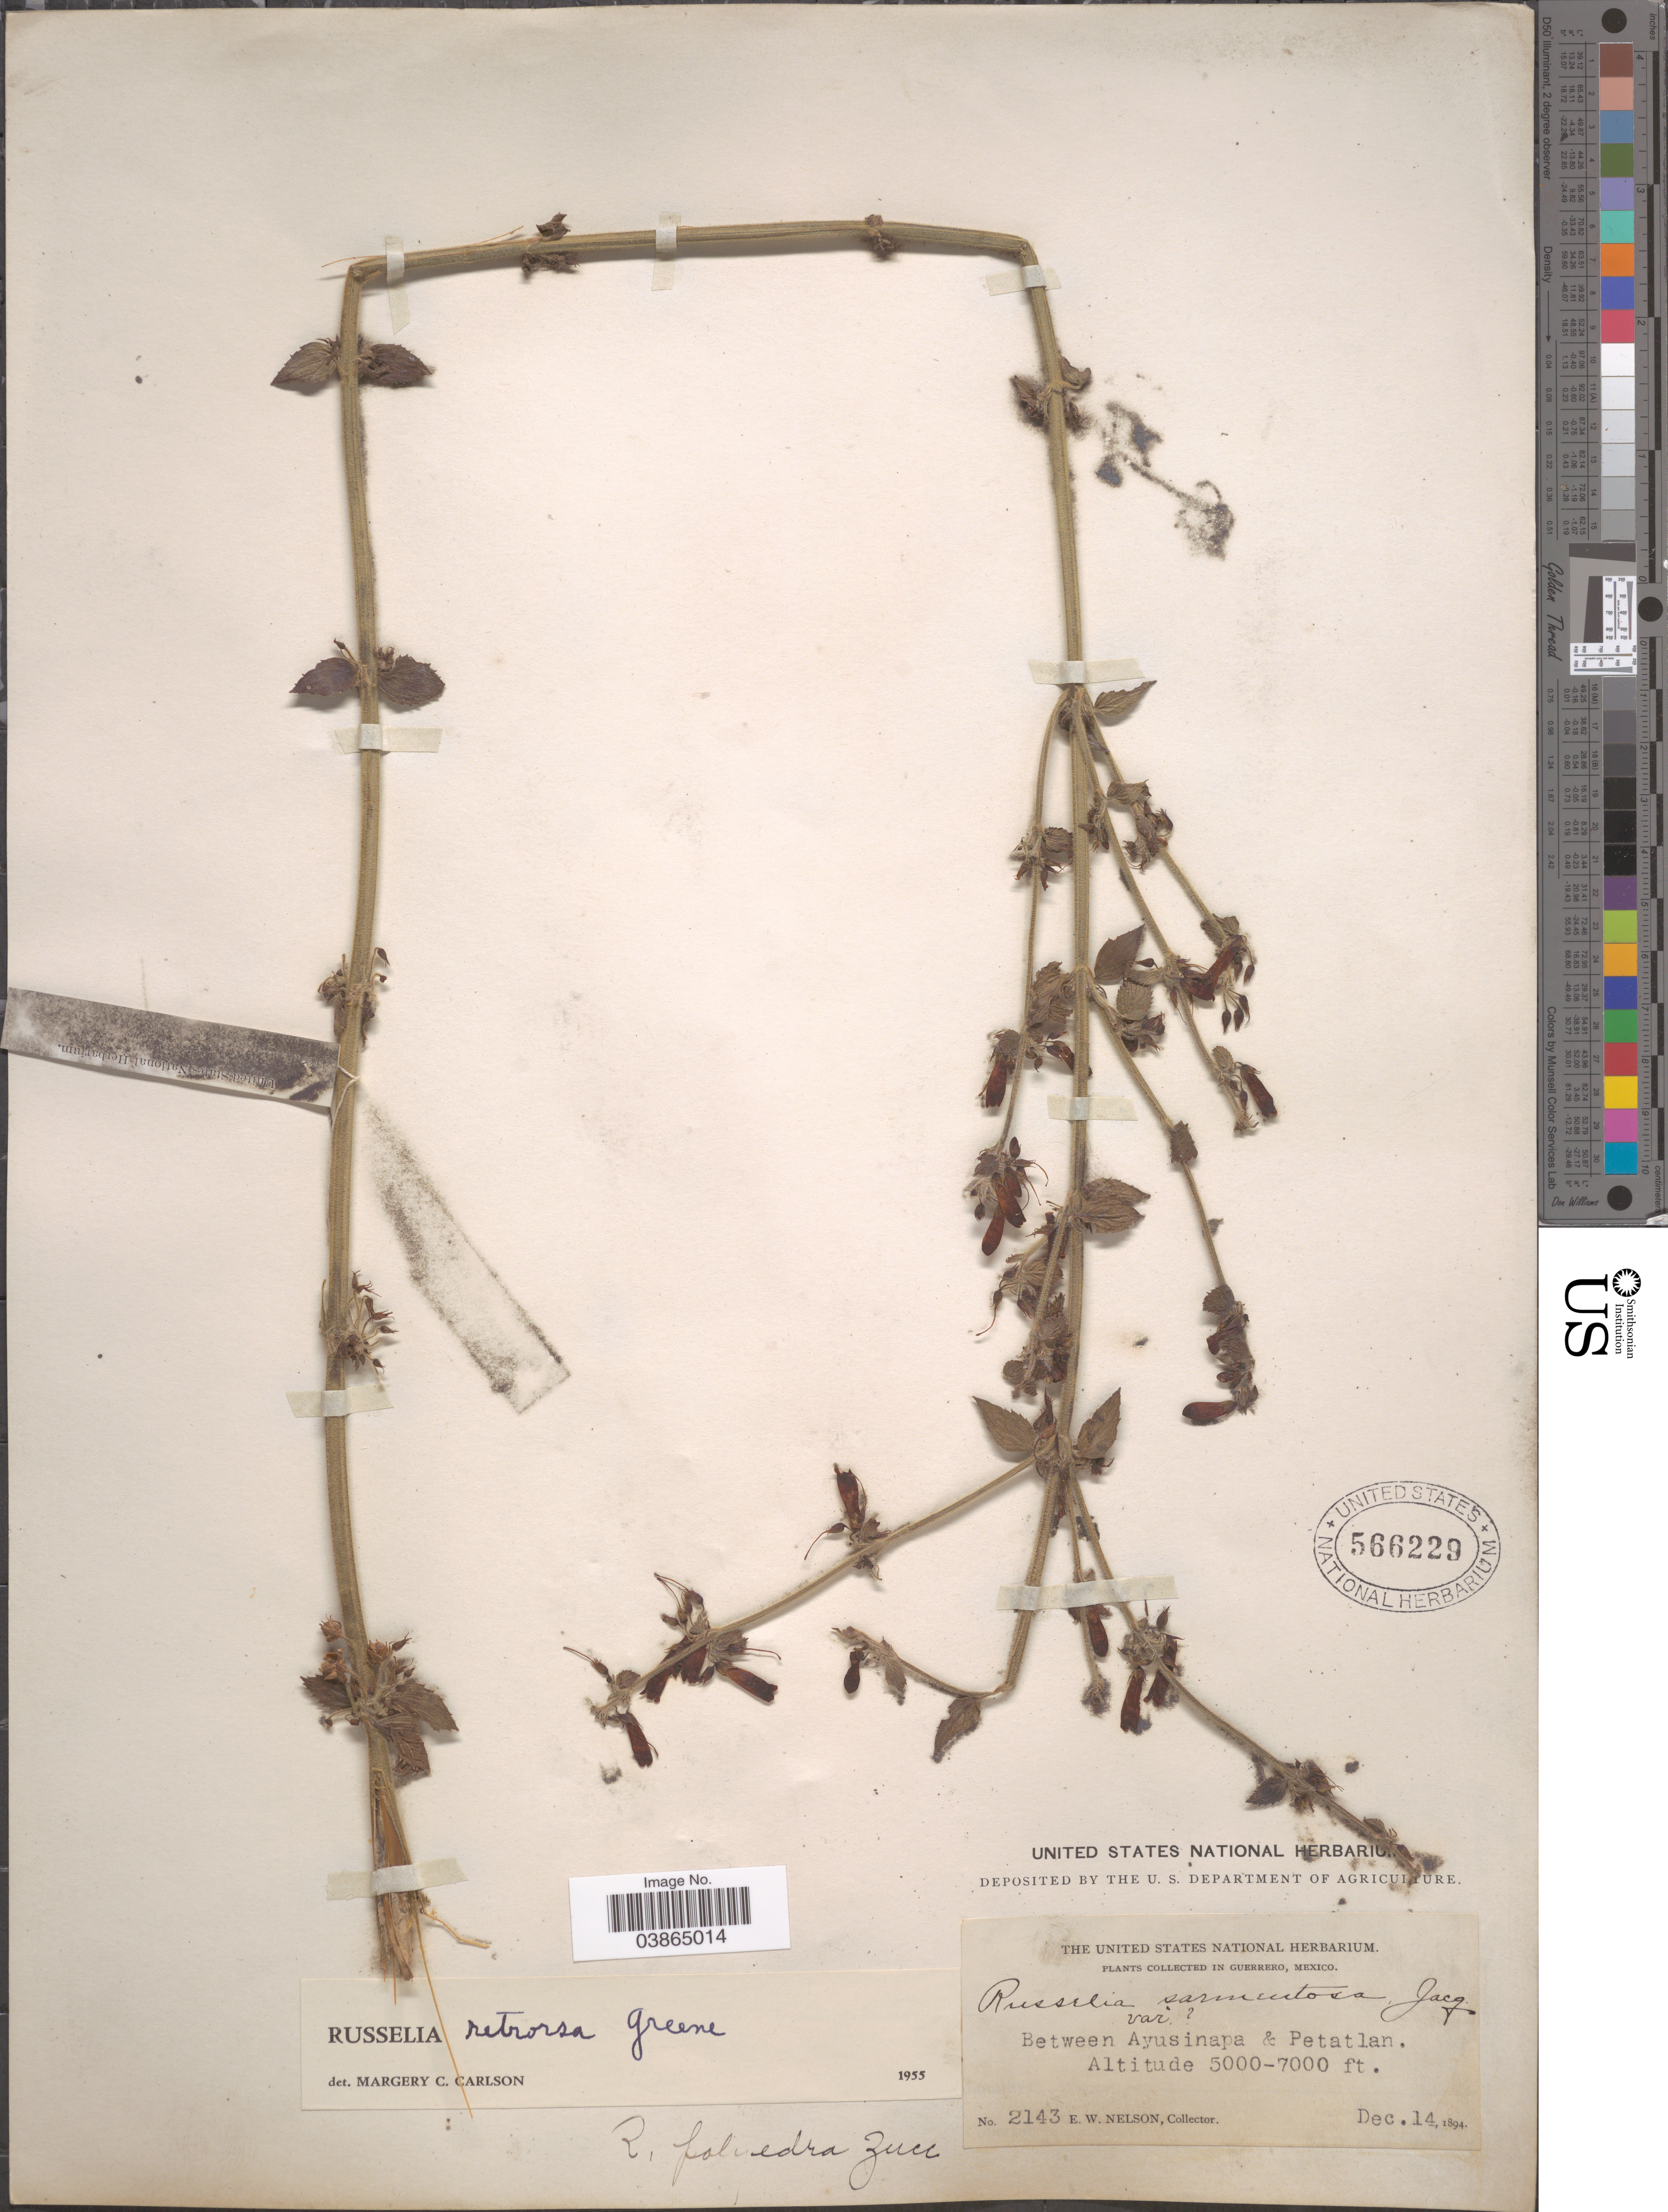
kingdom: Plantae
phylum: Tracheophyta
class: Magnoliopsida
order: Lamiales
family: Plantaginaceae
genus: Russelia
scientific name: Russelia retrorsa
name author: Greene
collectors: E. W. Nelson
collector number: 2143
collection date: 1894-12-14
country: Mexico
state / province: Guerrero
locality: Between Ayusinapa & Petatlan.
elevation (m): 1524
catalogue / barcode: US 566229